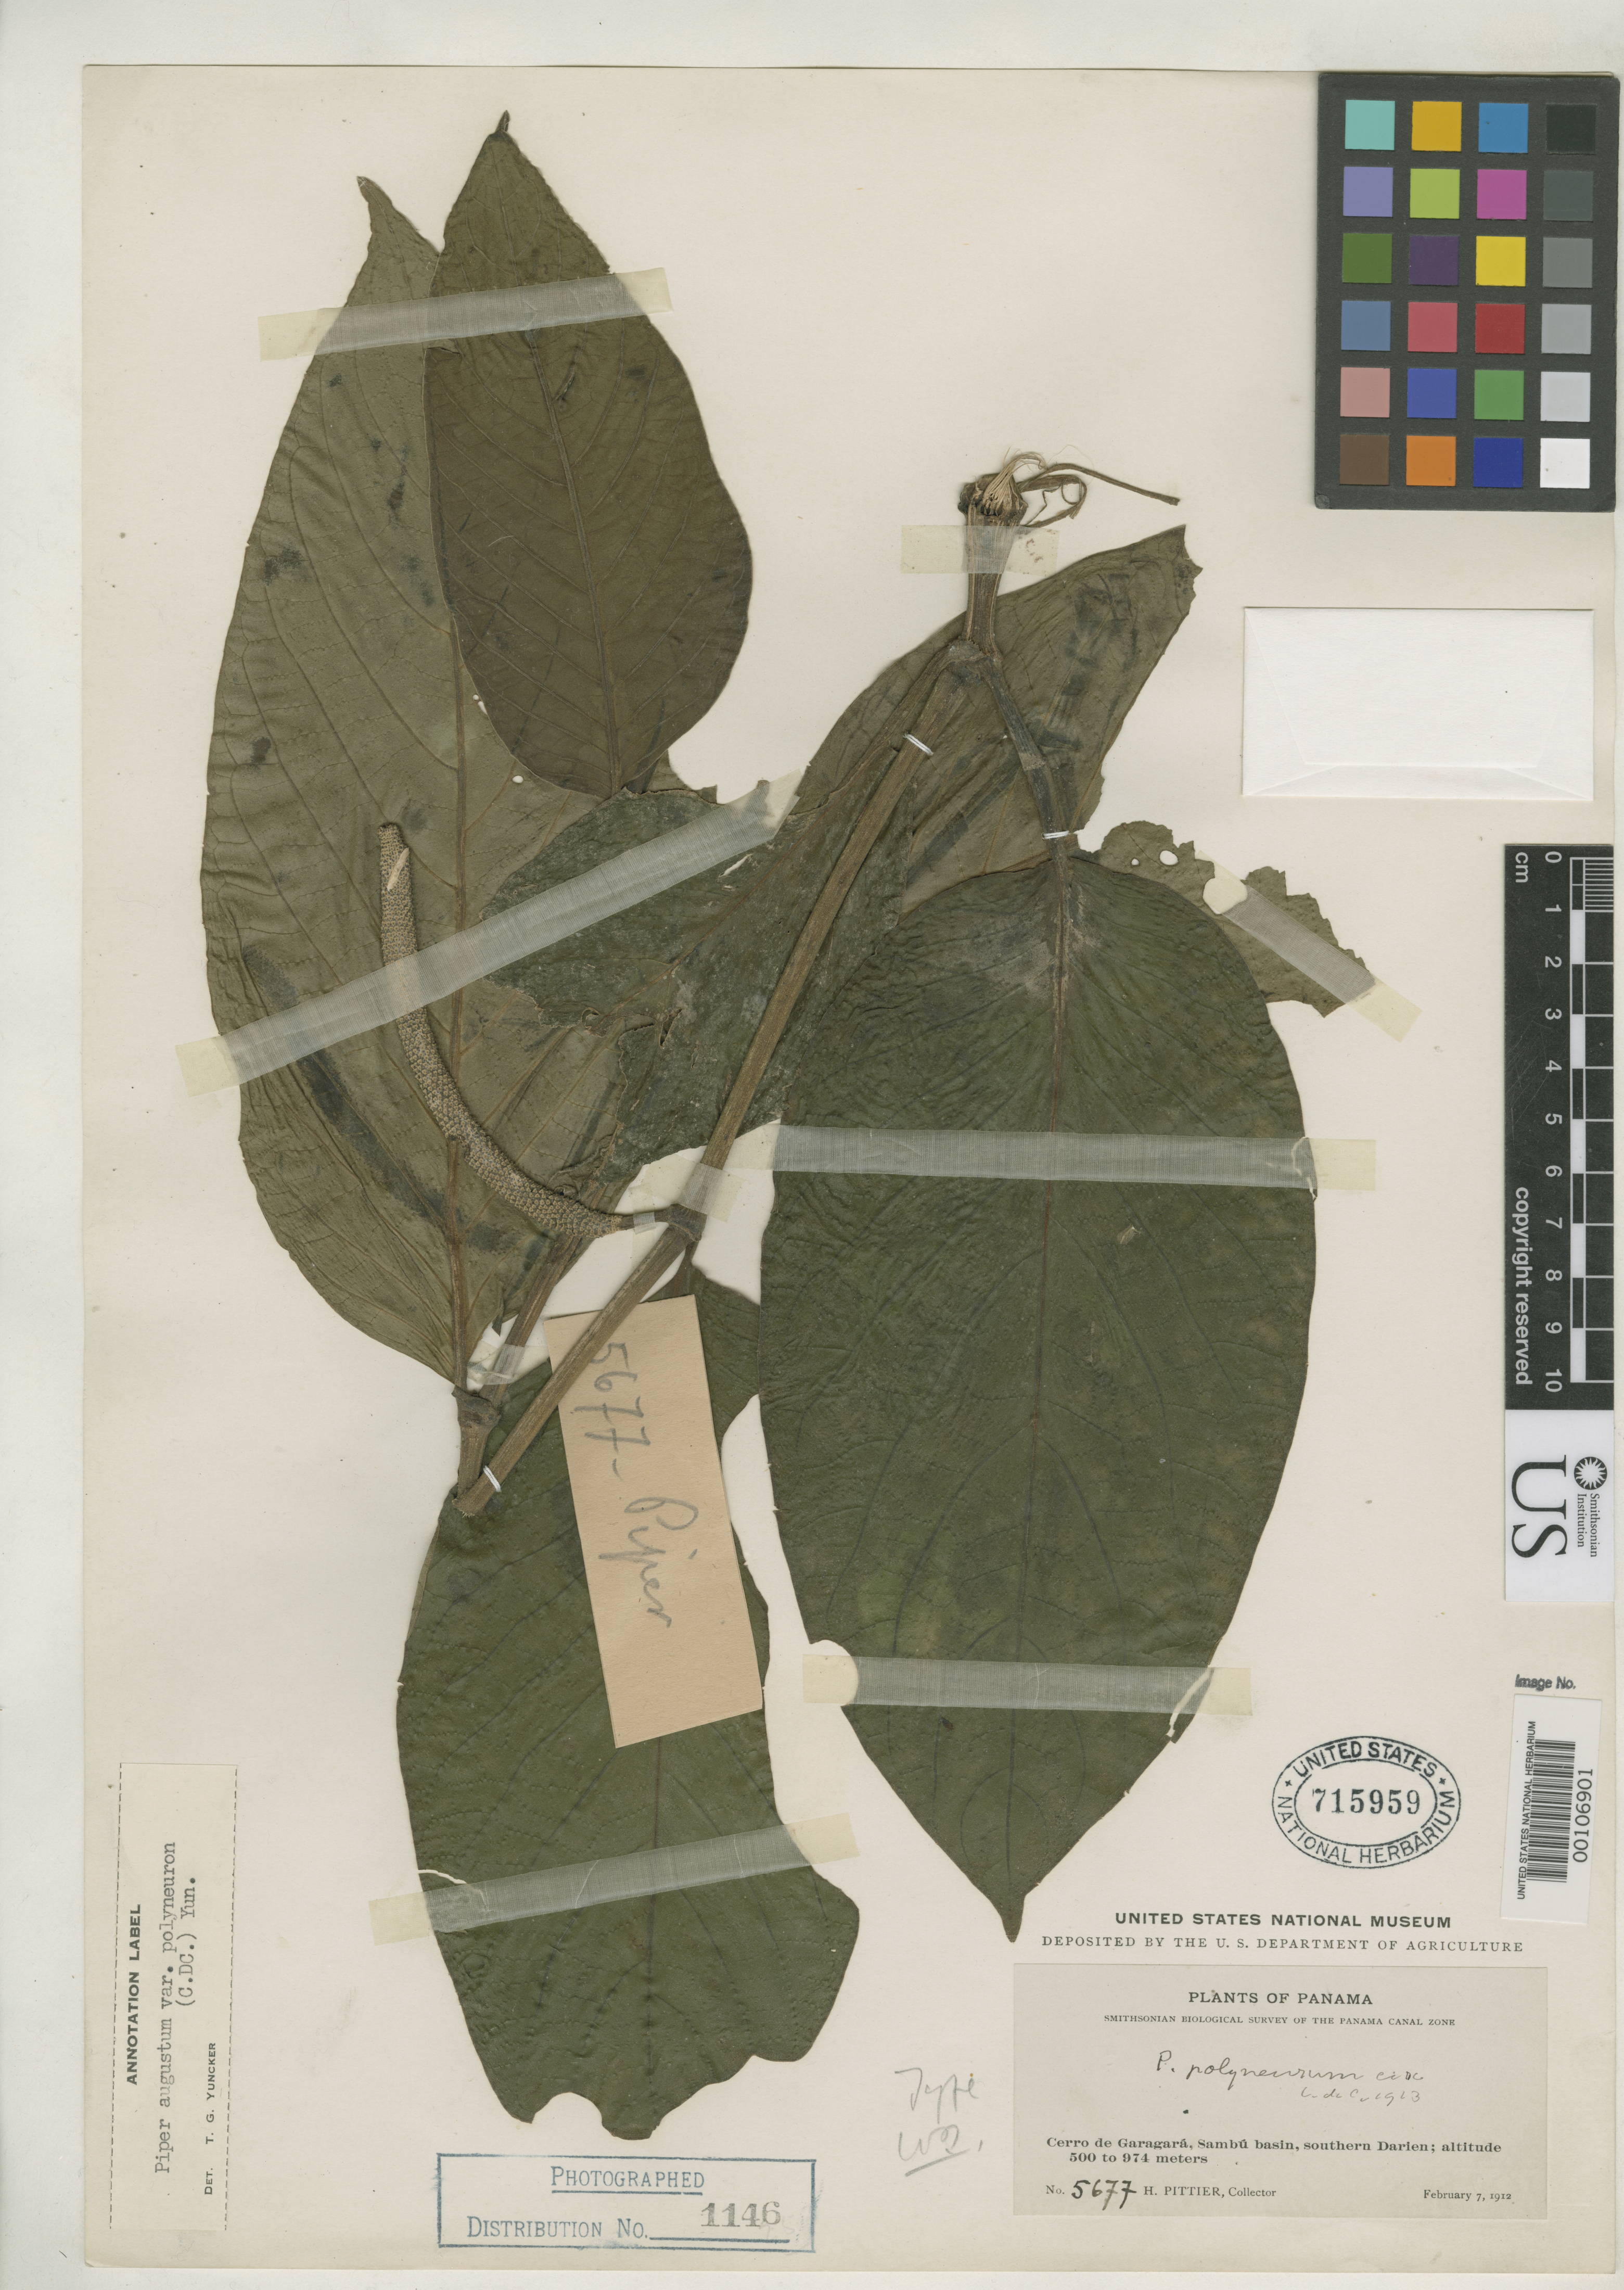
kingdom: Plantae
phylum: Tracheophyta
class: Magnoliopsida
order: Piperales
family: Piperaceae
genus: Piper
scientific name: Piper polyneurum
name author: C. DC. in Schroeder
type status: Type Collection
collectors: H. F. Pittier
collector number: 5677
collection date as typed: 07 Feb 1912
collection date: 1912-02-07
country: Panama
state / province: Darién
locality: Cerro de Garagará, Sambú Basin, southern Darien.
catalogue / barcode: US 715959